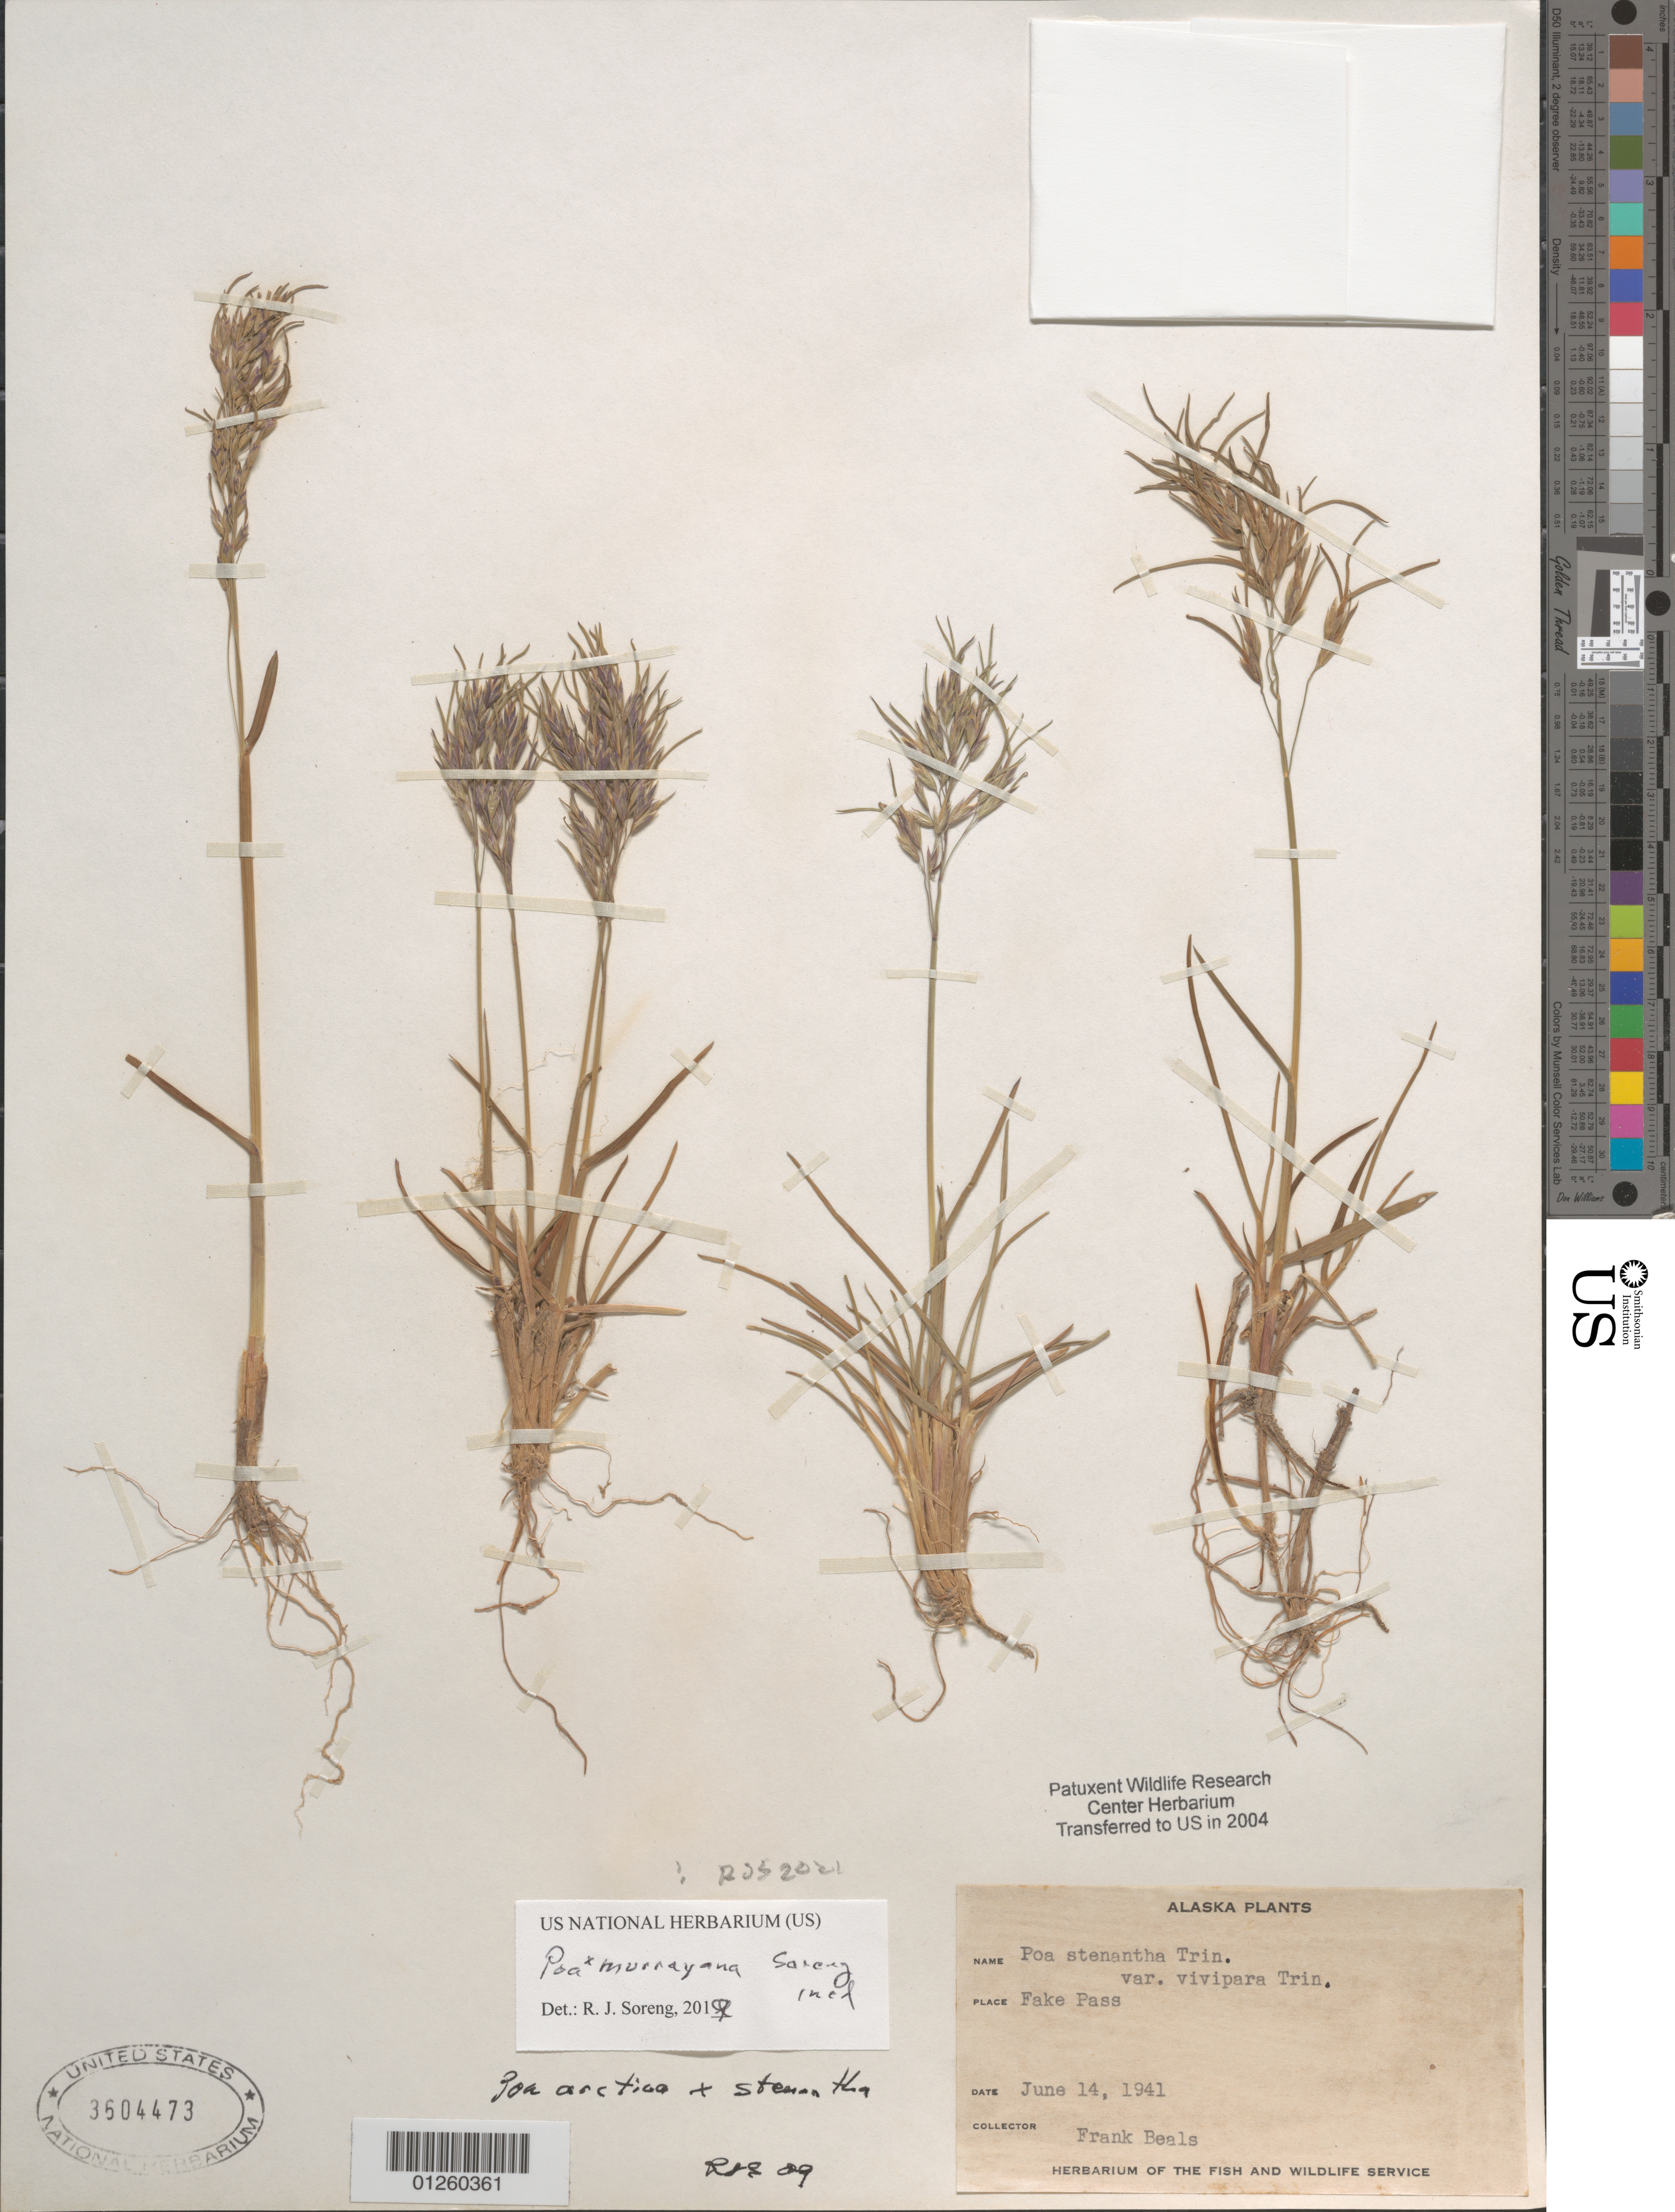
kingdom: Plantae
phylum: Tracheophyta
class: Liliopsida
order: Poales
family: Poaceae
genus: Poa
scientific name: Poa stenantha Trin. x P. arctica R.Br.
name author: ined.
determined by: Soreng, Robert J., Research Associate (BOT), Smithsonian Institution - National Museum of Natural History (UNITED STATES)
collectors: F. Beals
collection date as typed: June 14, 1941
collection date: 1941-06-14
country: United States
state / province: Alaska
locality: Fake Pass.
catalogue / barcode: US 3504473